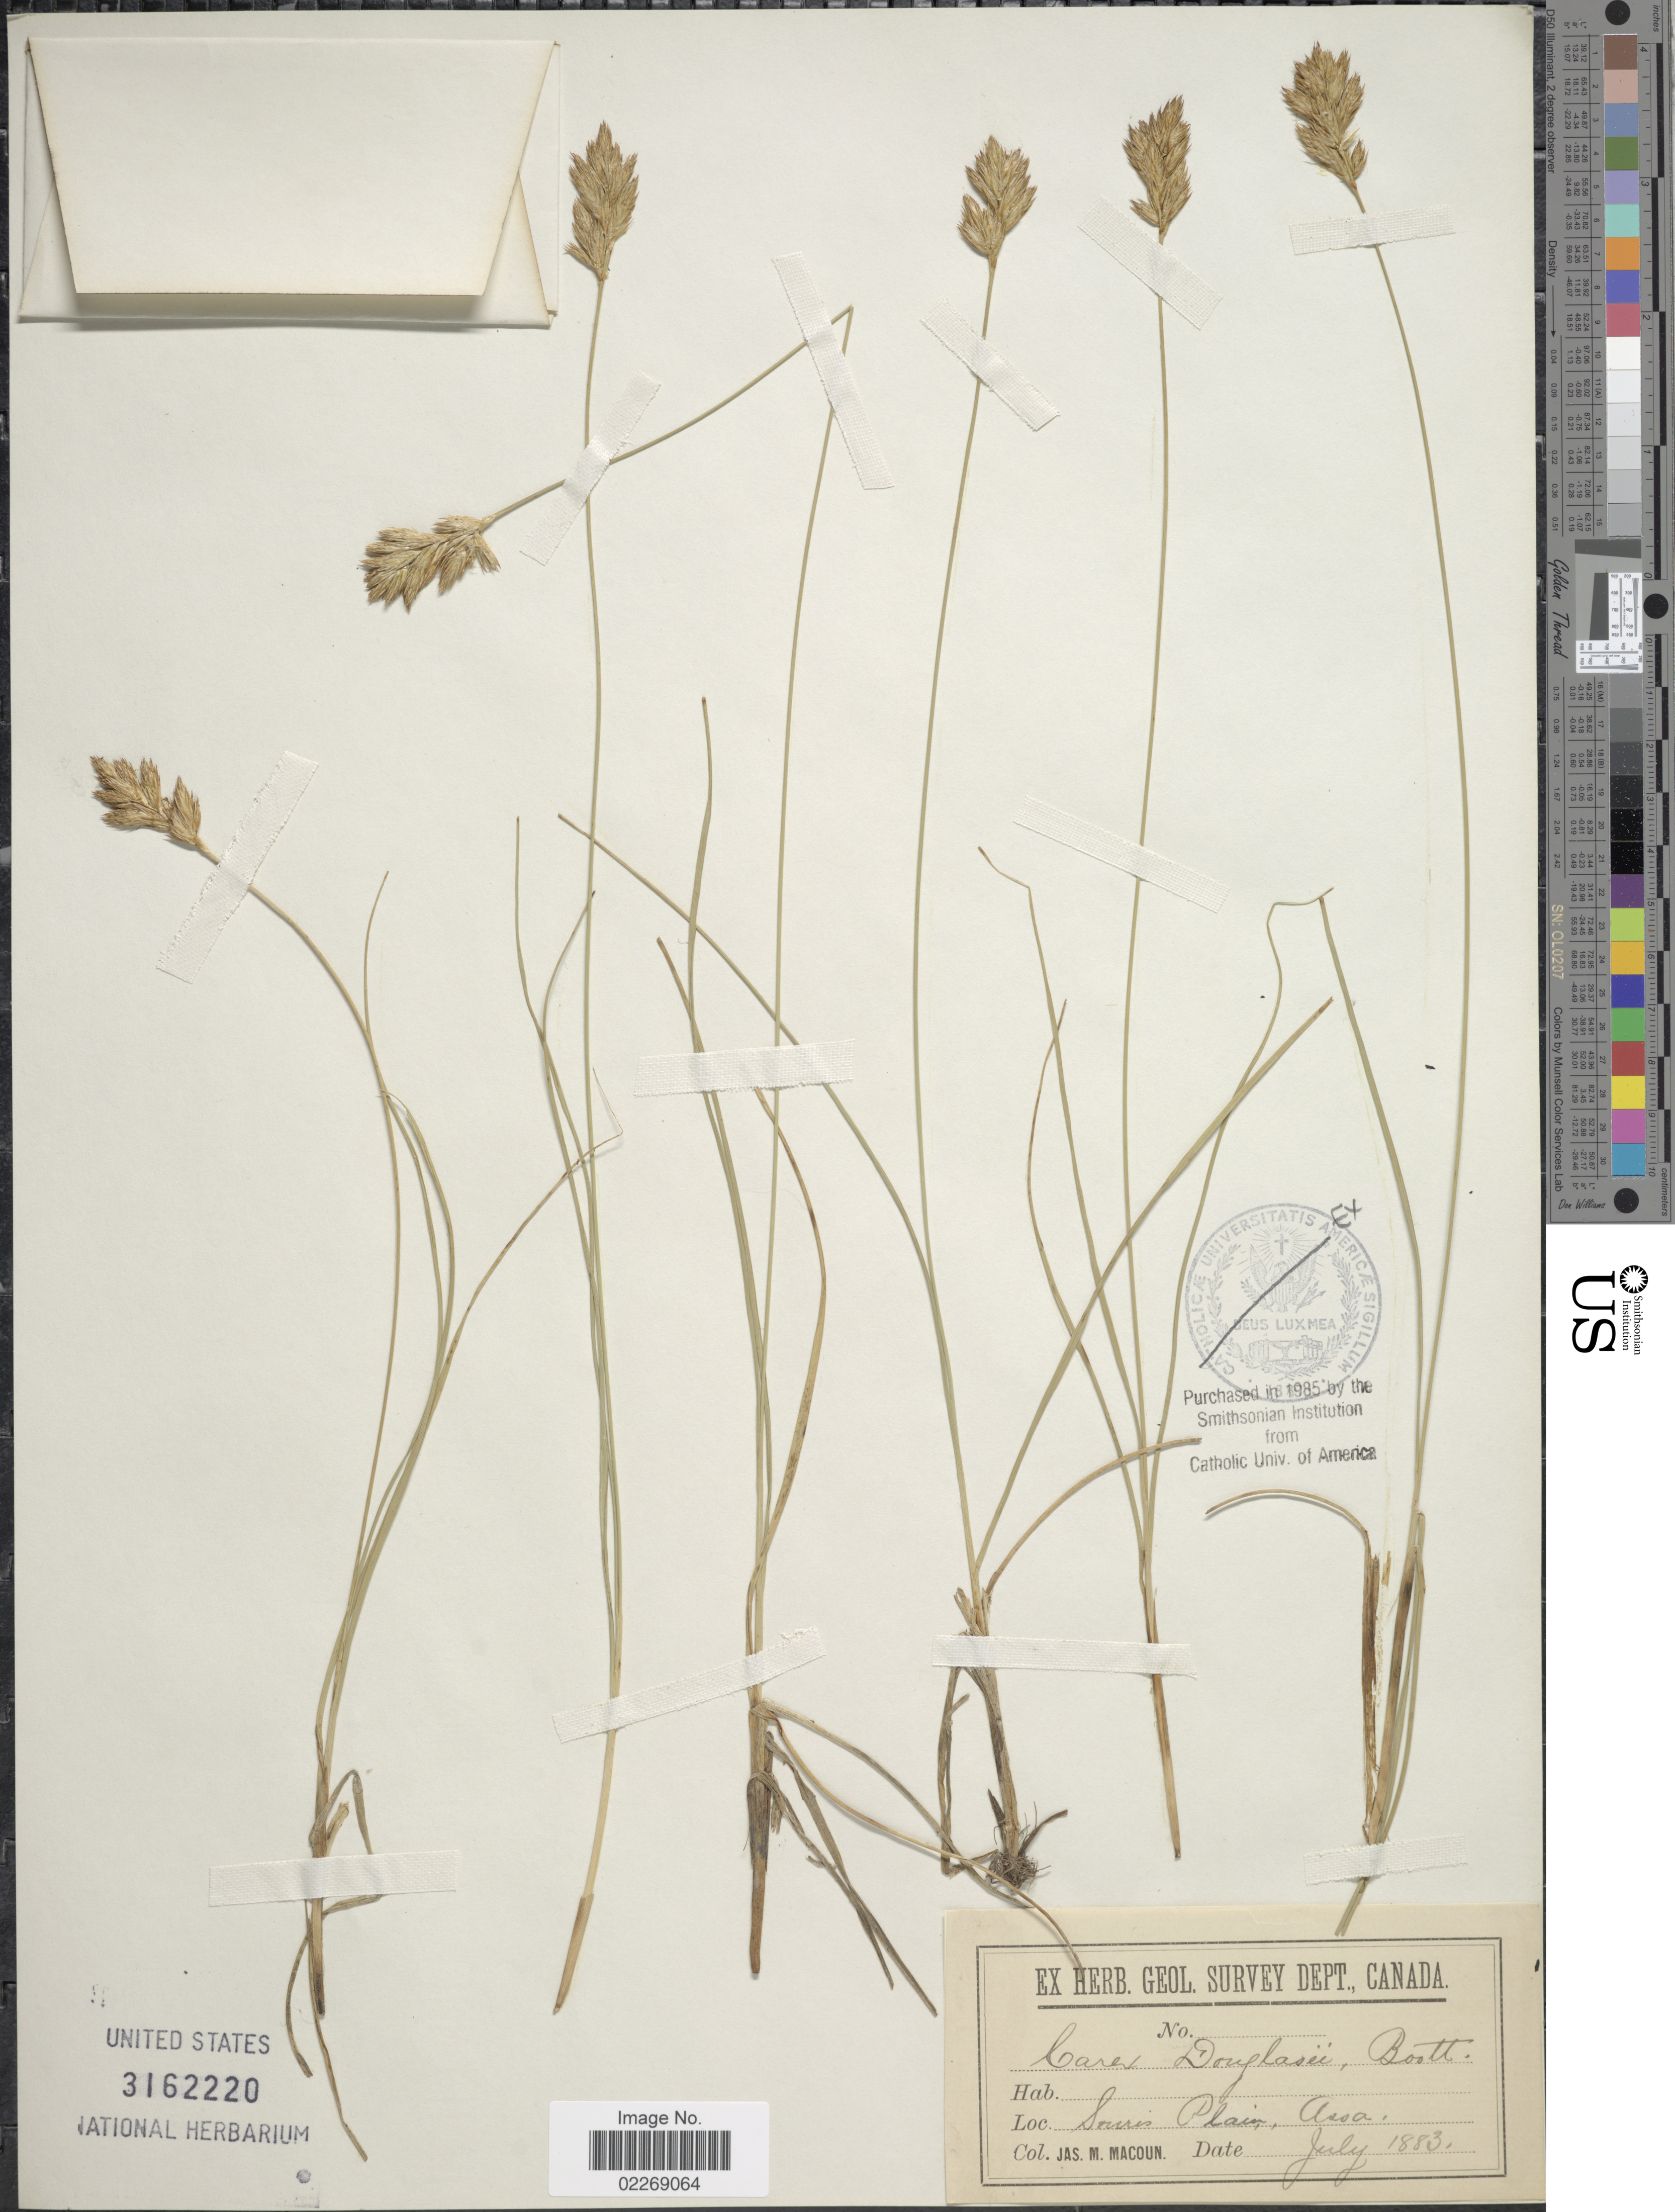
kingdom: Plantae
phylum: Tracheophyta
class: Liliopsida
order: Poales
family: Cyperaceae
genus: Carex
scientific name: Carex douglasii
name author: Boott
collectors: J. M. Macoun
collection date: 1883-07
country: Canada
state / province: Saskatchewan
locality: Souris Plain, Assa.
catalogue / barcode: US 3162220